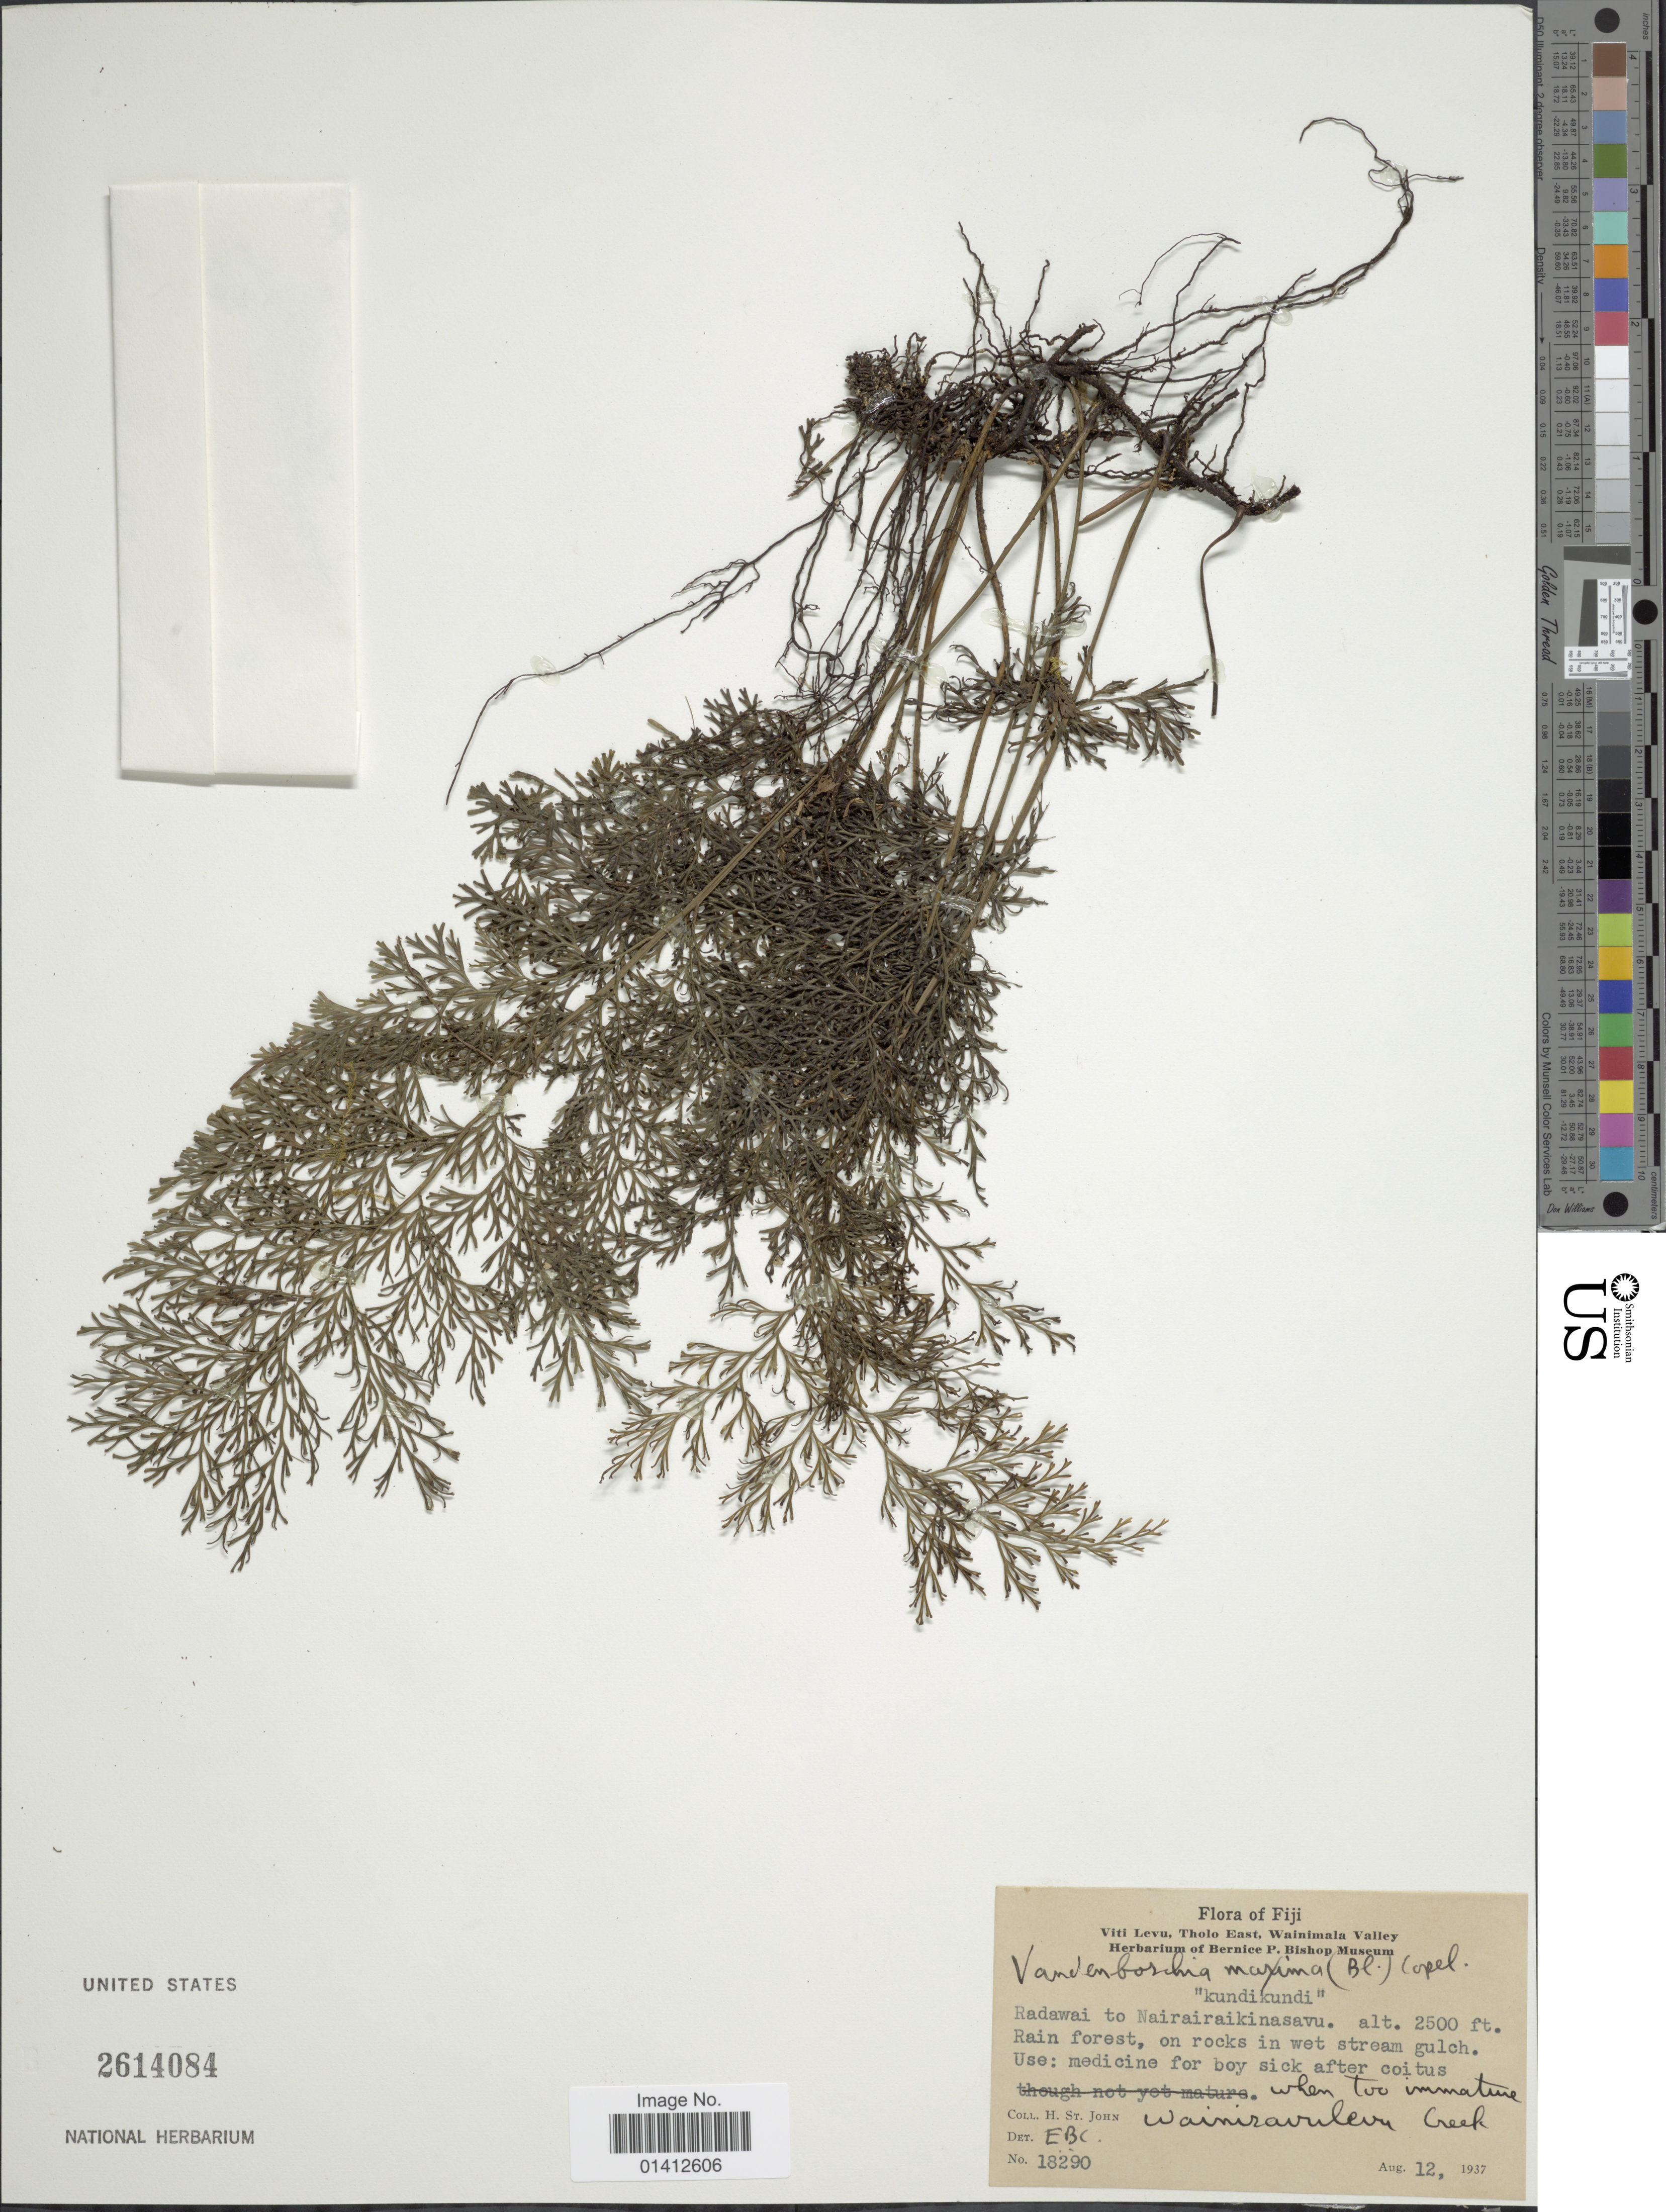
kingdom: Plantae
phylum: Tracheophyta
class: Polypodiopsida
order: Hymenophyllales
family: Hymenophyllaceae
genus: Vandenboschia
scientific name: Vandenboschia maxima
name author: (Blume) Copel.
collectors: H. St. John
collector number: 18290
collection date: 1937-08-12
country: Fiji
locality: Viti Levu, Tholo East, Wainimala Valley, 'kndikundi', Radwai to Nairairaikinasavu, Wainiravulevu Creek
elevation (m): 762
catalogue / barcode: US 2614084